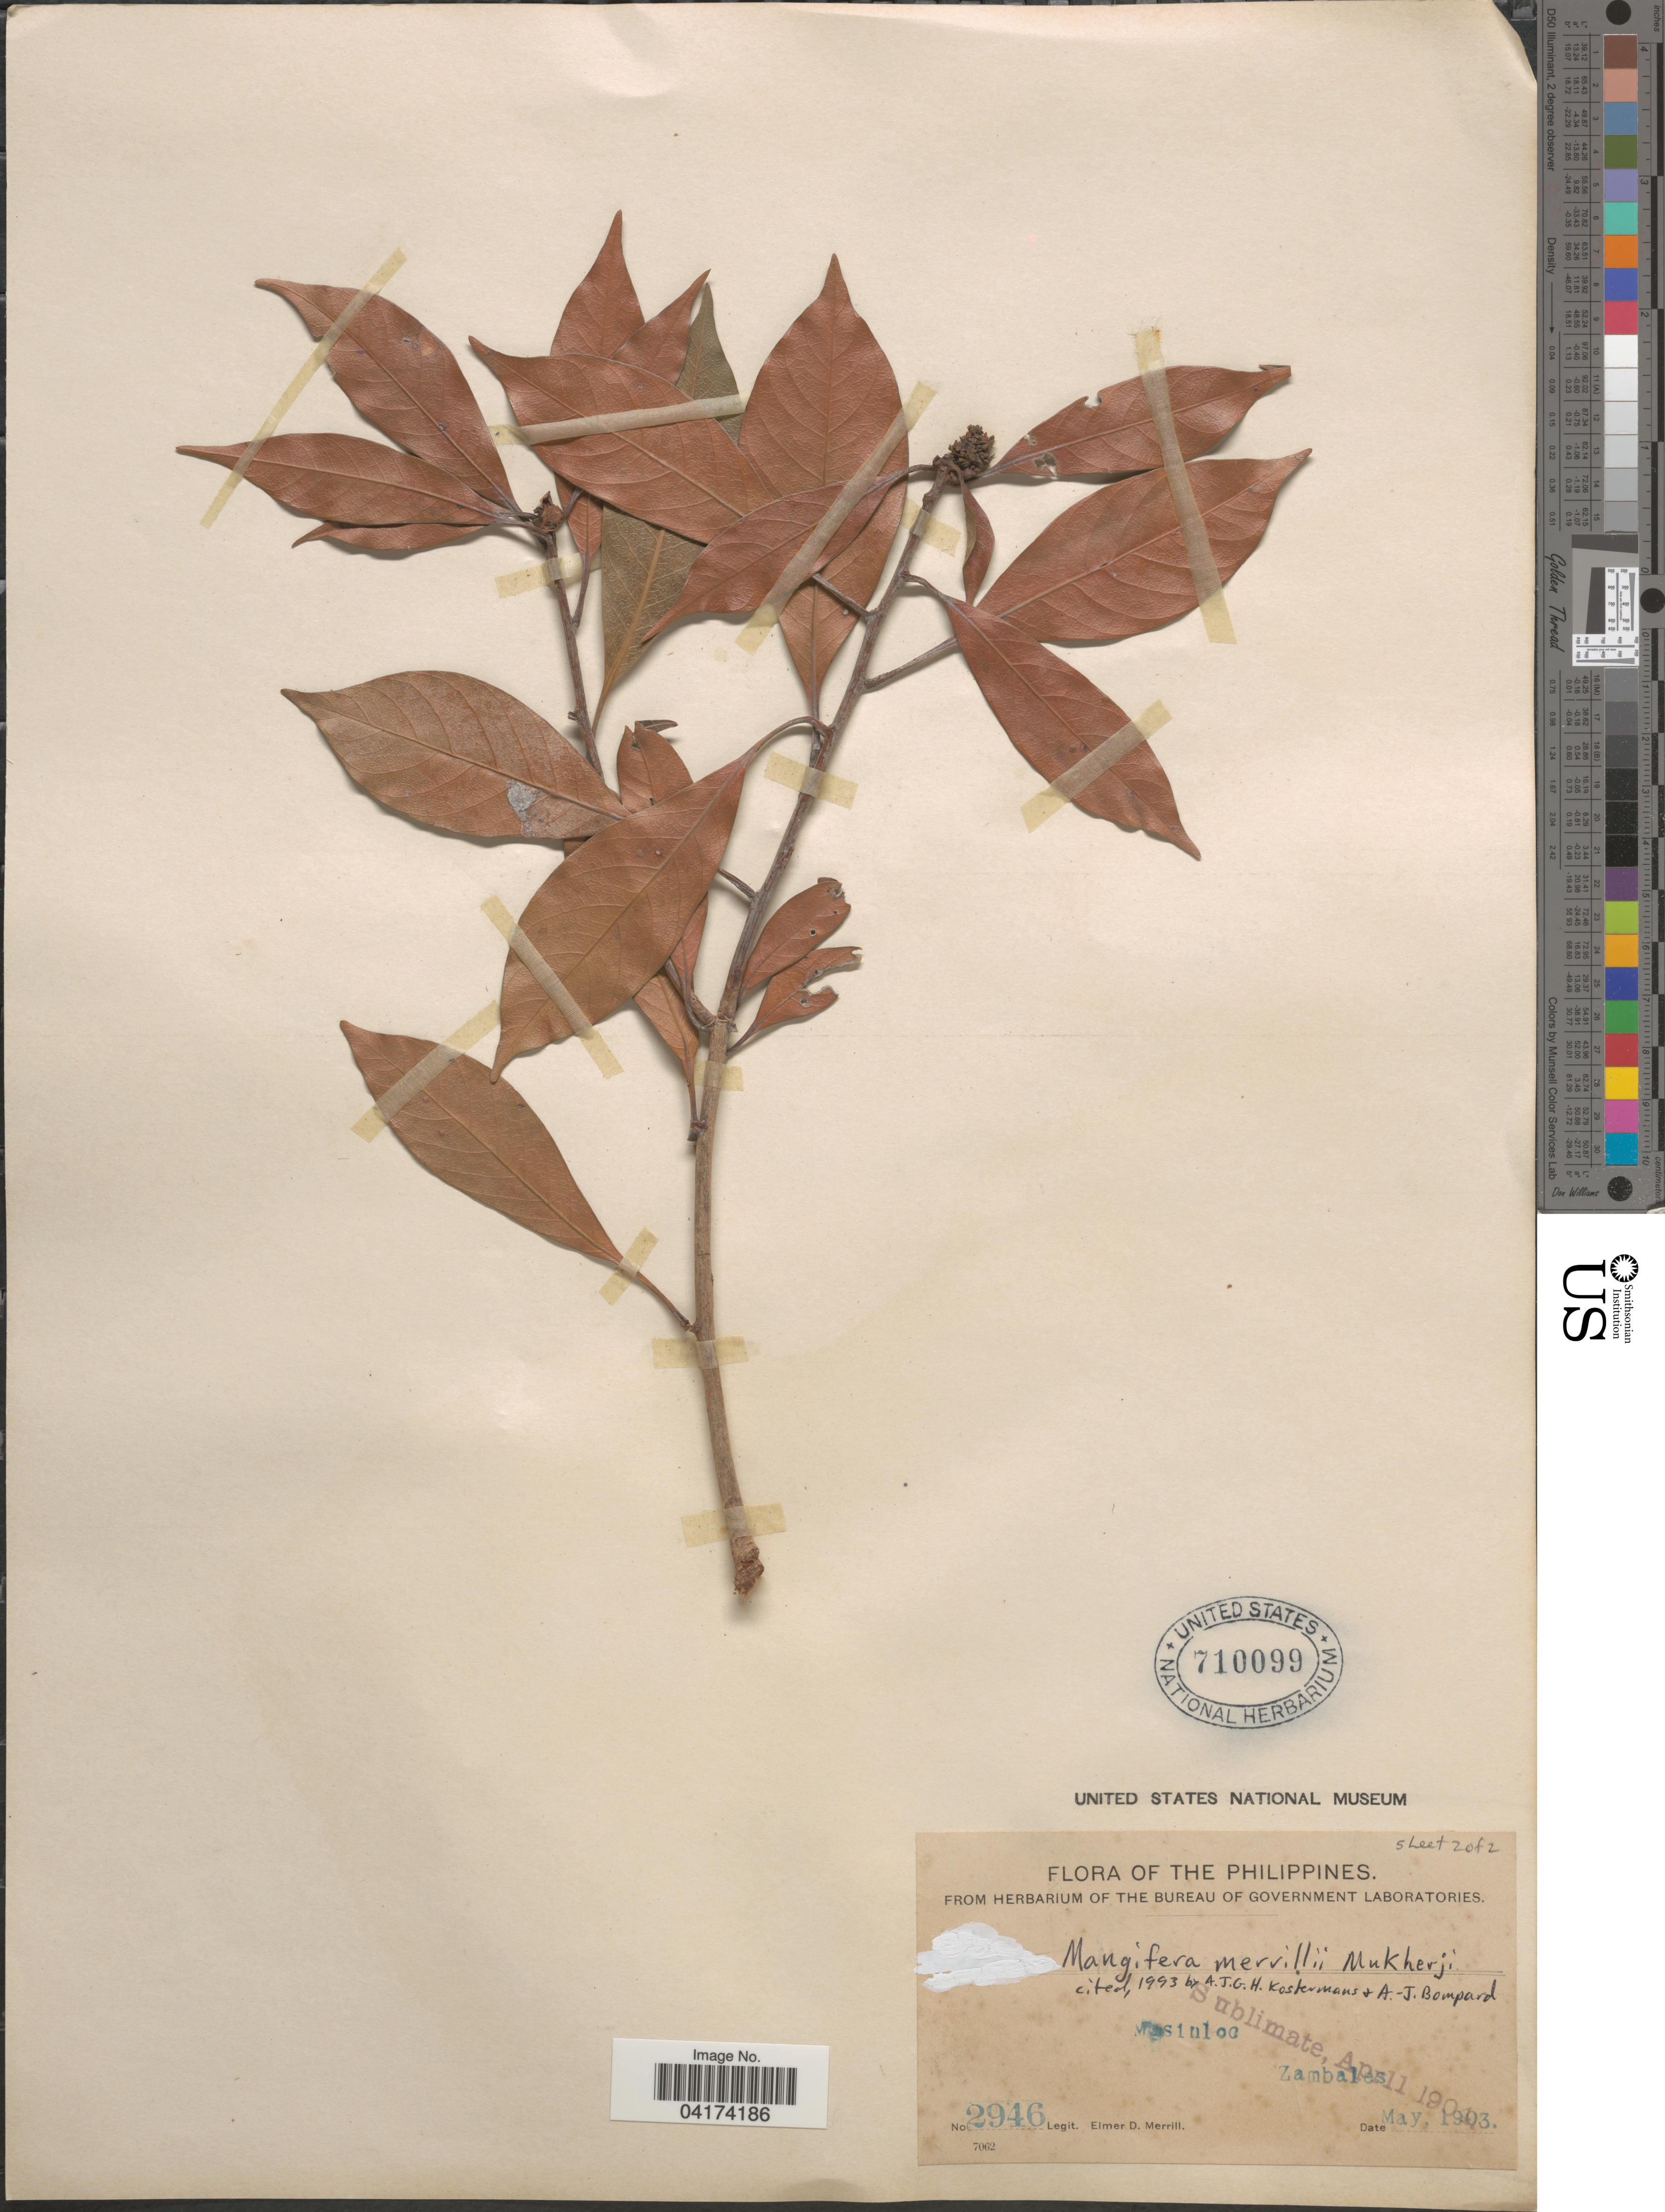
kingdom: Plantae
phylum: Tracheophyta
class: Magnoliopsida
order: Sapindales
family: Anacardiaceae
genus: Mangifera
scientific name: Mangifera merrillii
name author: Mukherji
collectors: E. D. Merrill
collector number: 2946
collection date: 1903-05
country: Philippines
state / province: Central Luzon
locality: Masinloc. Zambales.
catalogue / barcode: US 710099